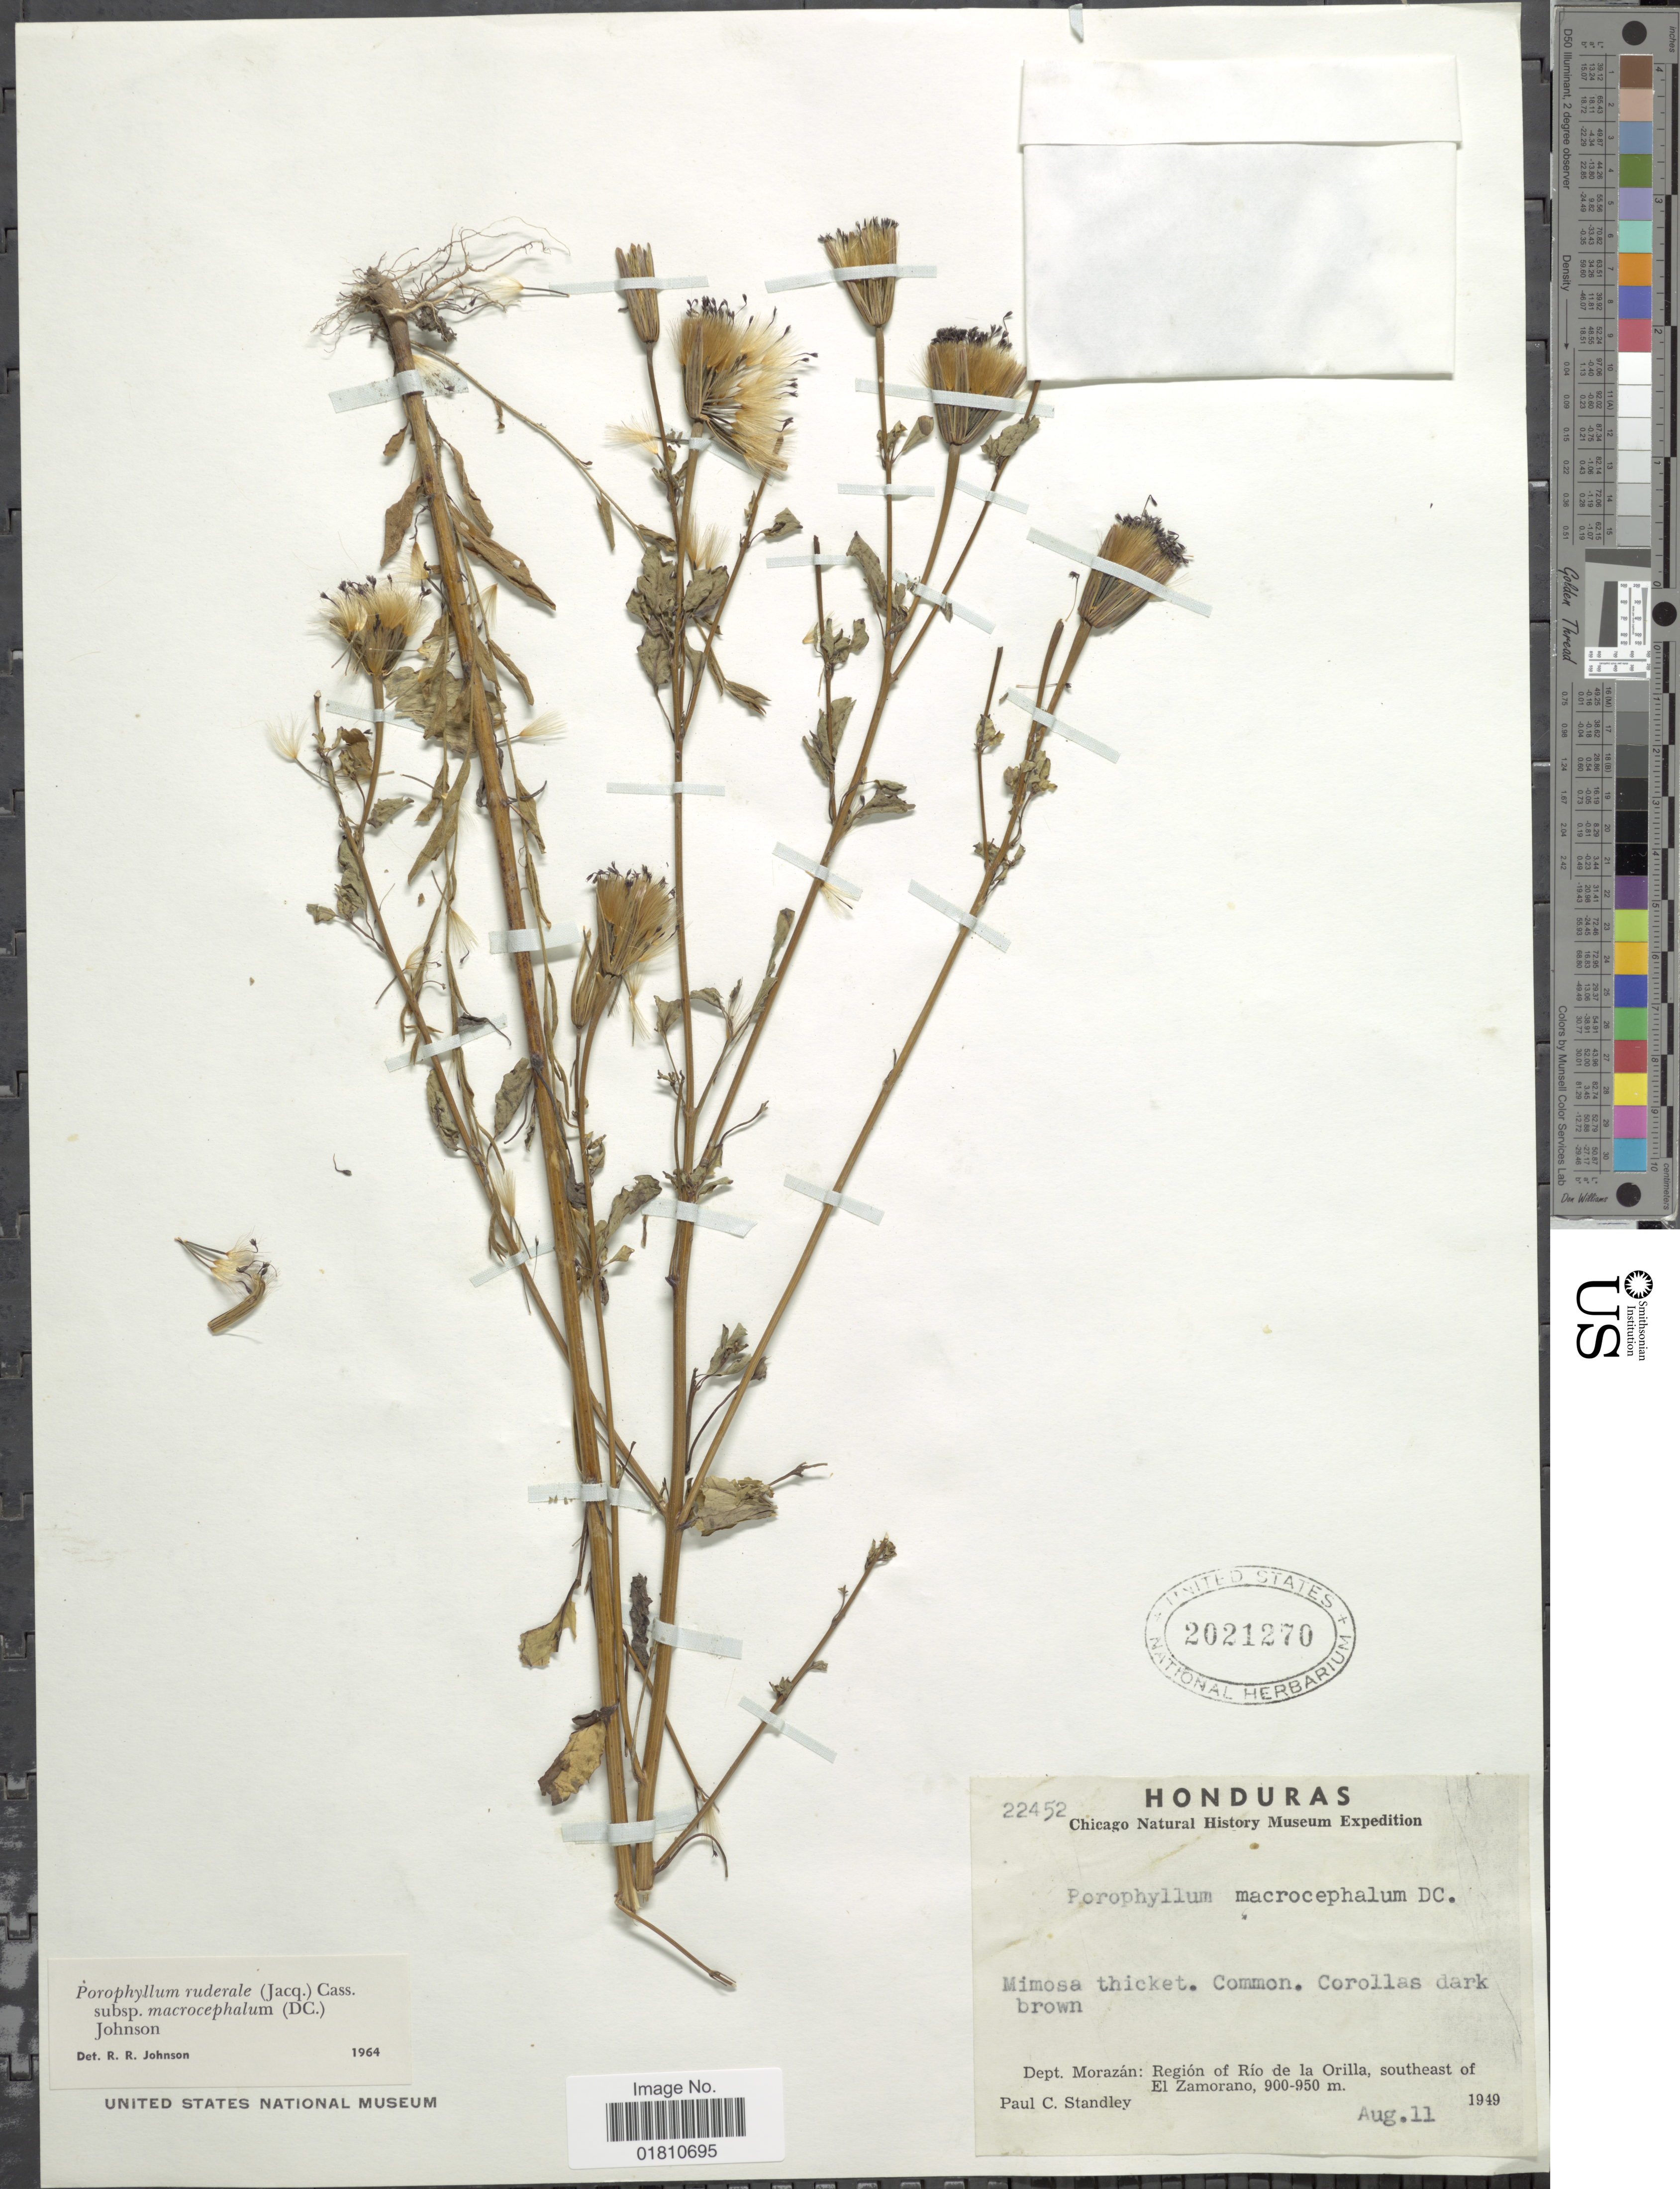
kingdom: Plantae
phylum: Tracheophyta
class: Magnoliopsida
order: Asterales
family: Asteraceae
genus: Porophyllum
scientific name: Porophyllum ruderale subsp. macrocephalum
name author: (DC.) R.R. Johnson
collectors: P. C. Standley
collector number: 22452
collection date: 1949-08-11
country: Honduras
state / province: Fco. Morazán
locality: Morazan: Region of Rio de la Orilla, southeast of El Zamorano, Mimosa thicket.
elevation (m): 900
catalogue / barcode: US 2021270